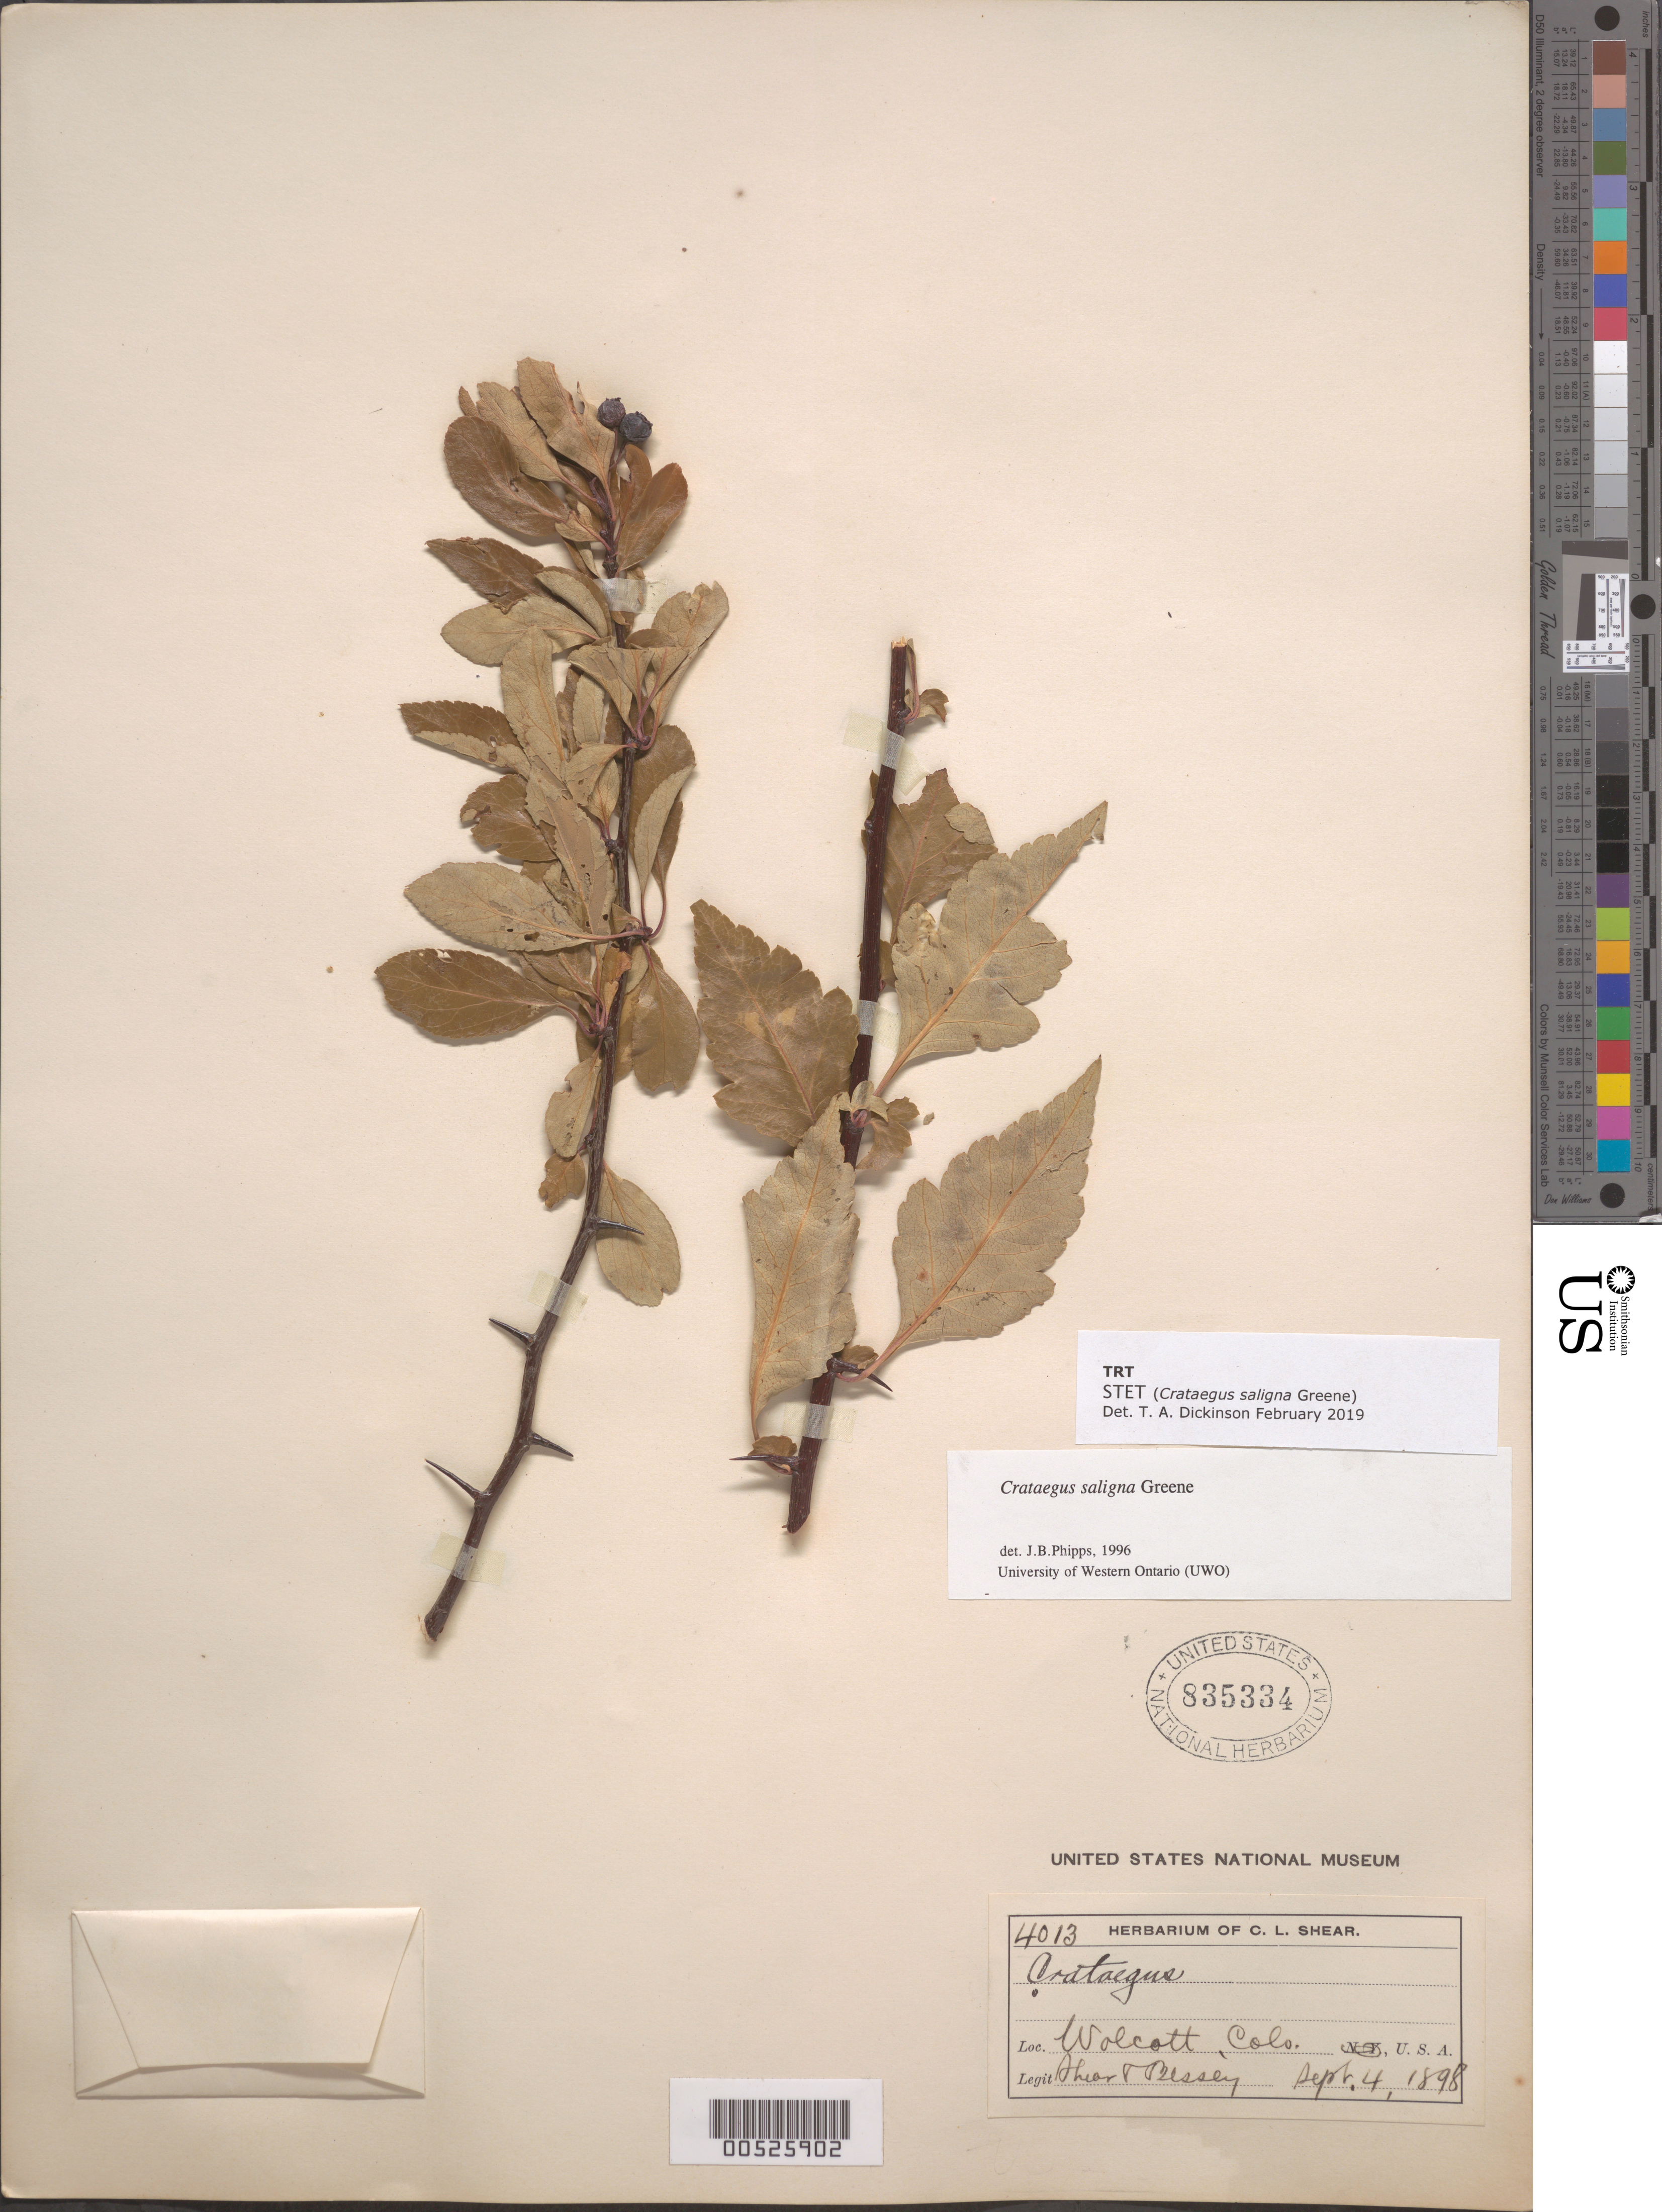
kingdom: Plantae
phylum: Tracheophyta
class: Magnoliopsida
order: Rosales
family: Rosaceae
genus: Crataegus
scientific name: Crataegus saligna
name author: Greene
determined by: Phipps, James B., (UWO), University of Western Ontario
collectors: C. L. Shear & -. Bessey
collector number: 4013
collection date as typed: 04 Sep 1898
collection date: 1898-09-04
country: United States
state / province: Colorado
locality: Wolcott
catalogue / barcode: US 835334